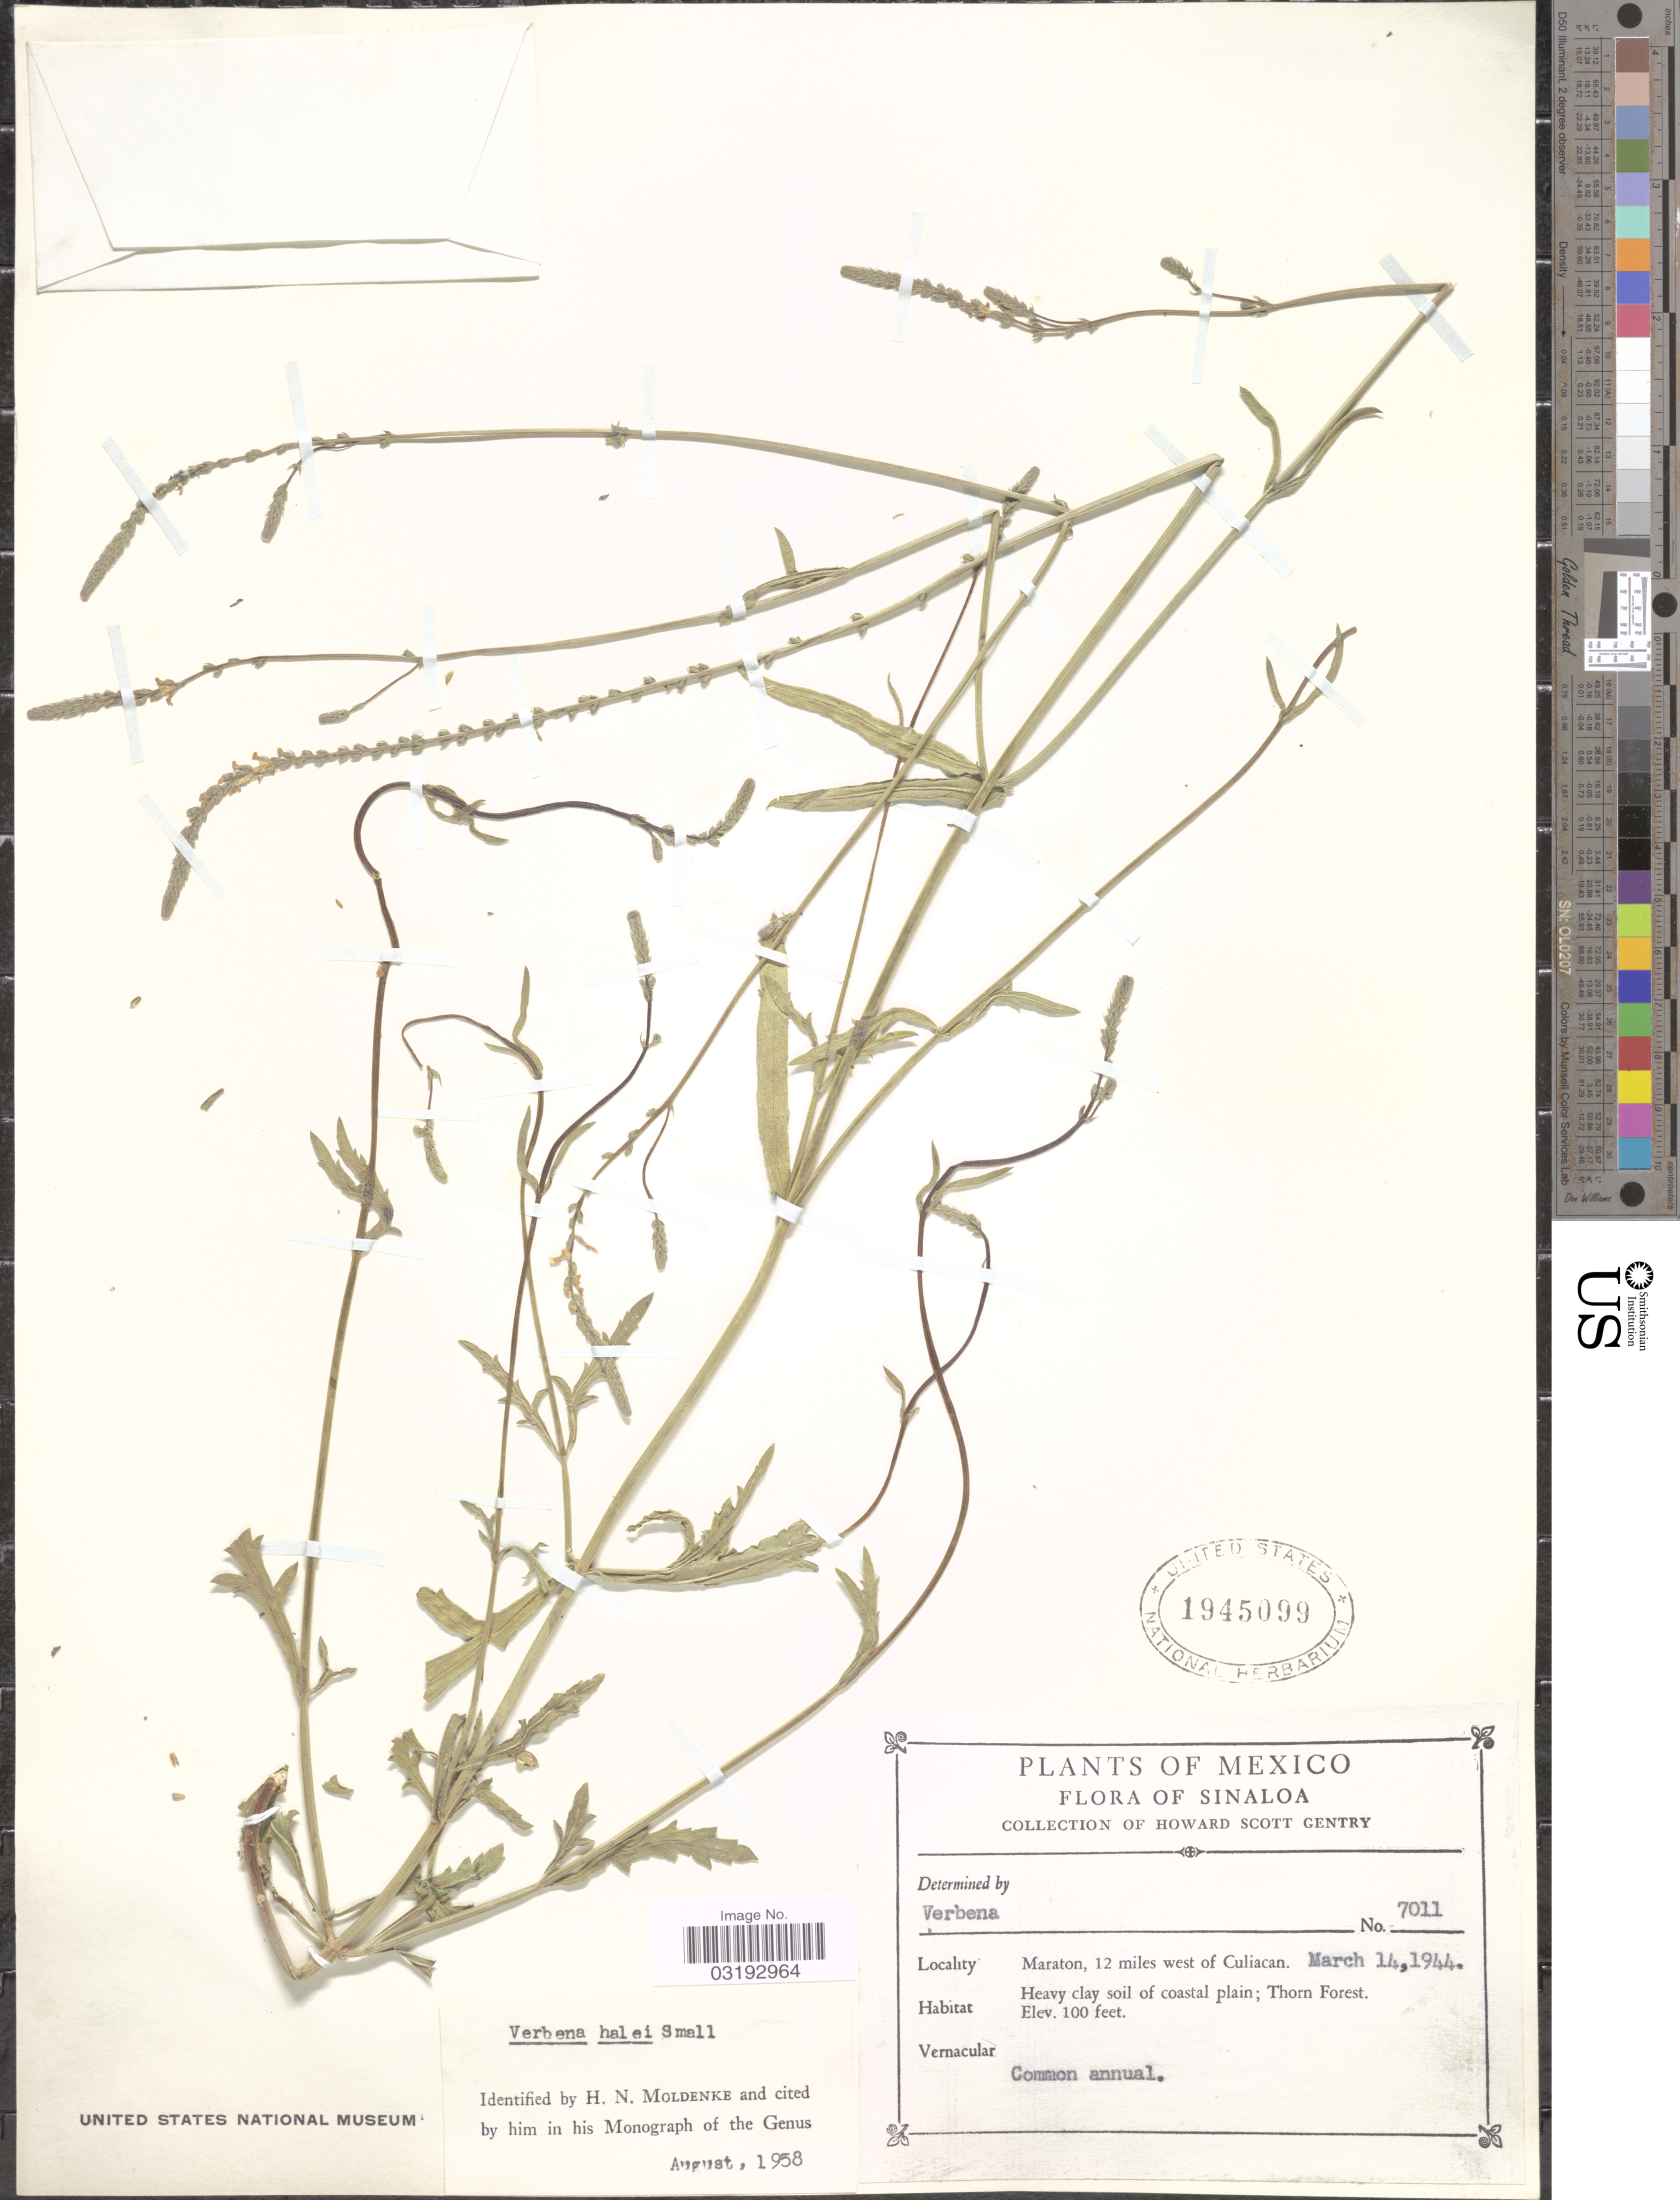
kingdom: Plantae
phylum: Tracheophyta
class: Magnoliopsida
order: Lamiales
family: Verbenaceae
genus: Verbena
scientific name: Verbena halei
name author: Small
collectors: H. S. Gentry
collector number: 7011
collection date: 1944-03-14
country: Mexico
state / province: Sinaloa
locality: Maraton, 12 miles west of Culiacan.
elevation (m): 30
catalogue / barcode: US 1945099